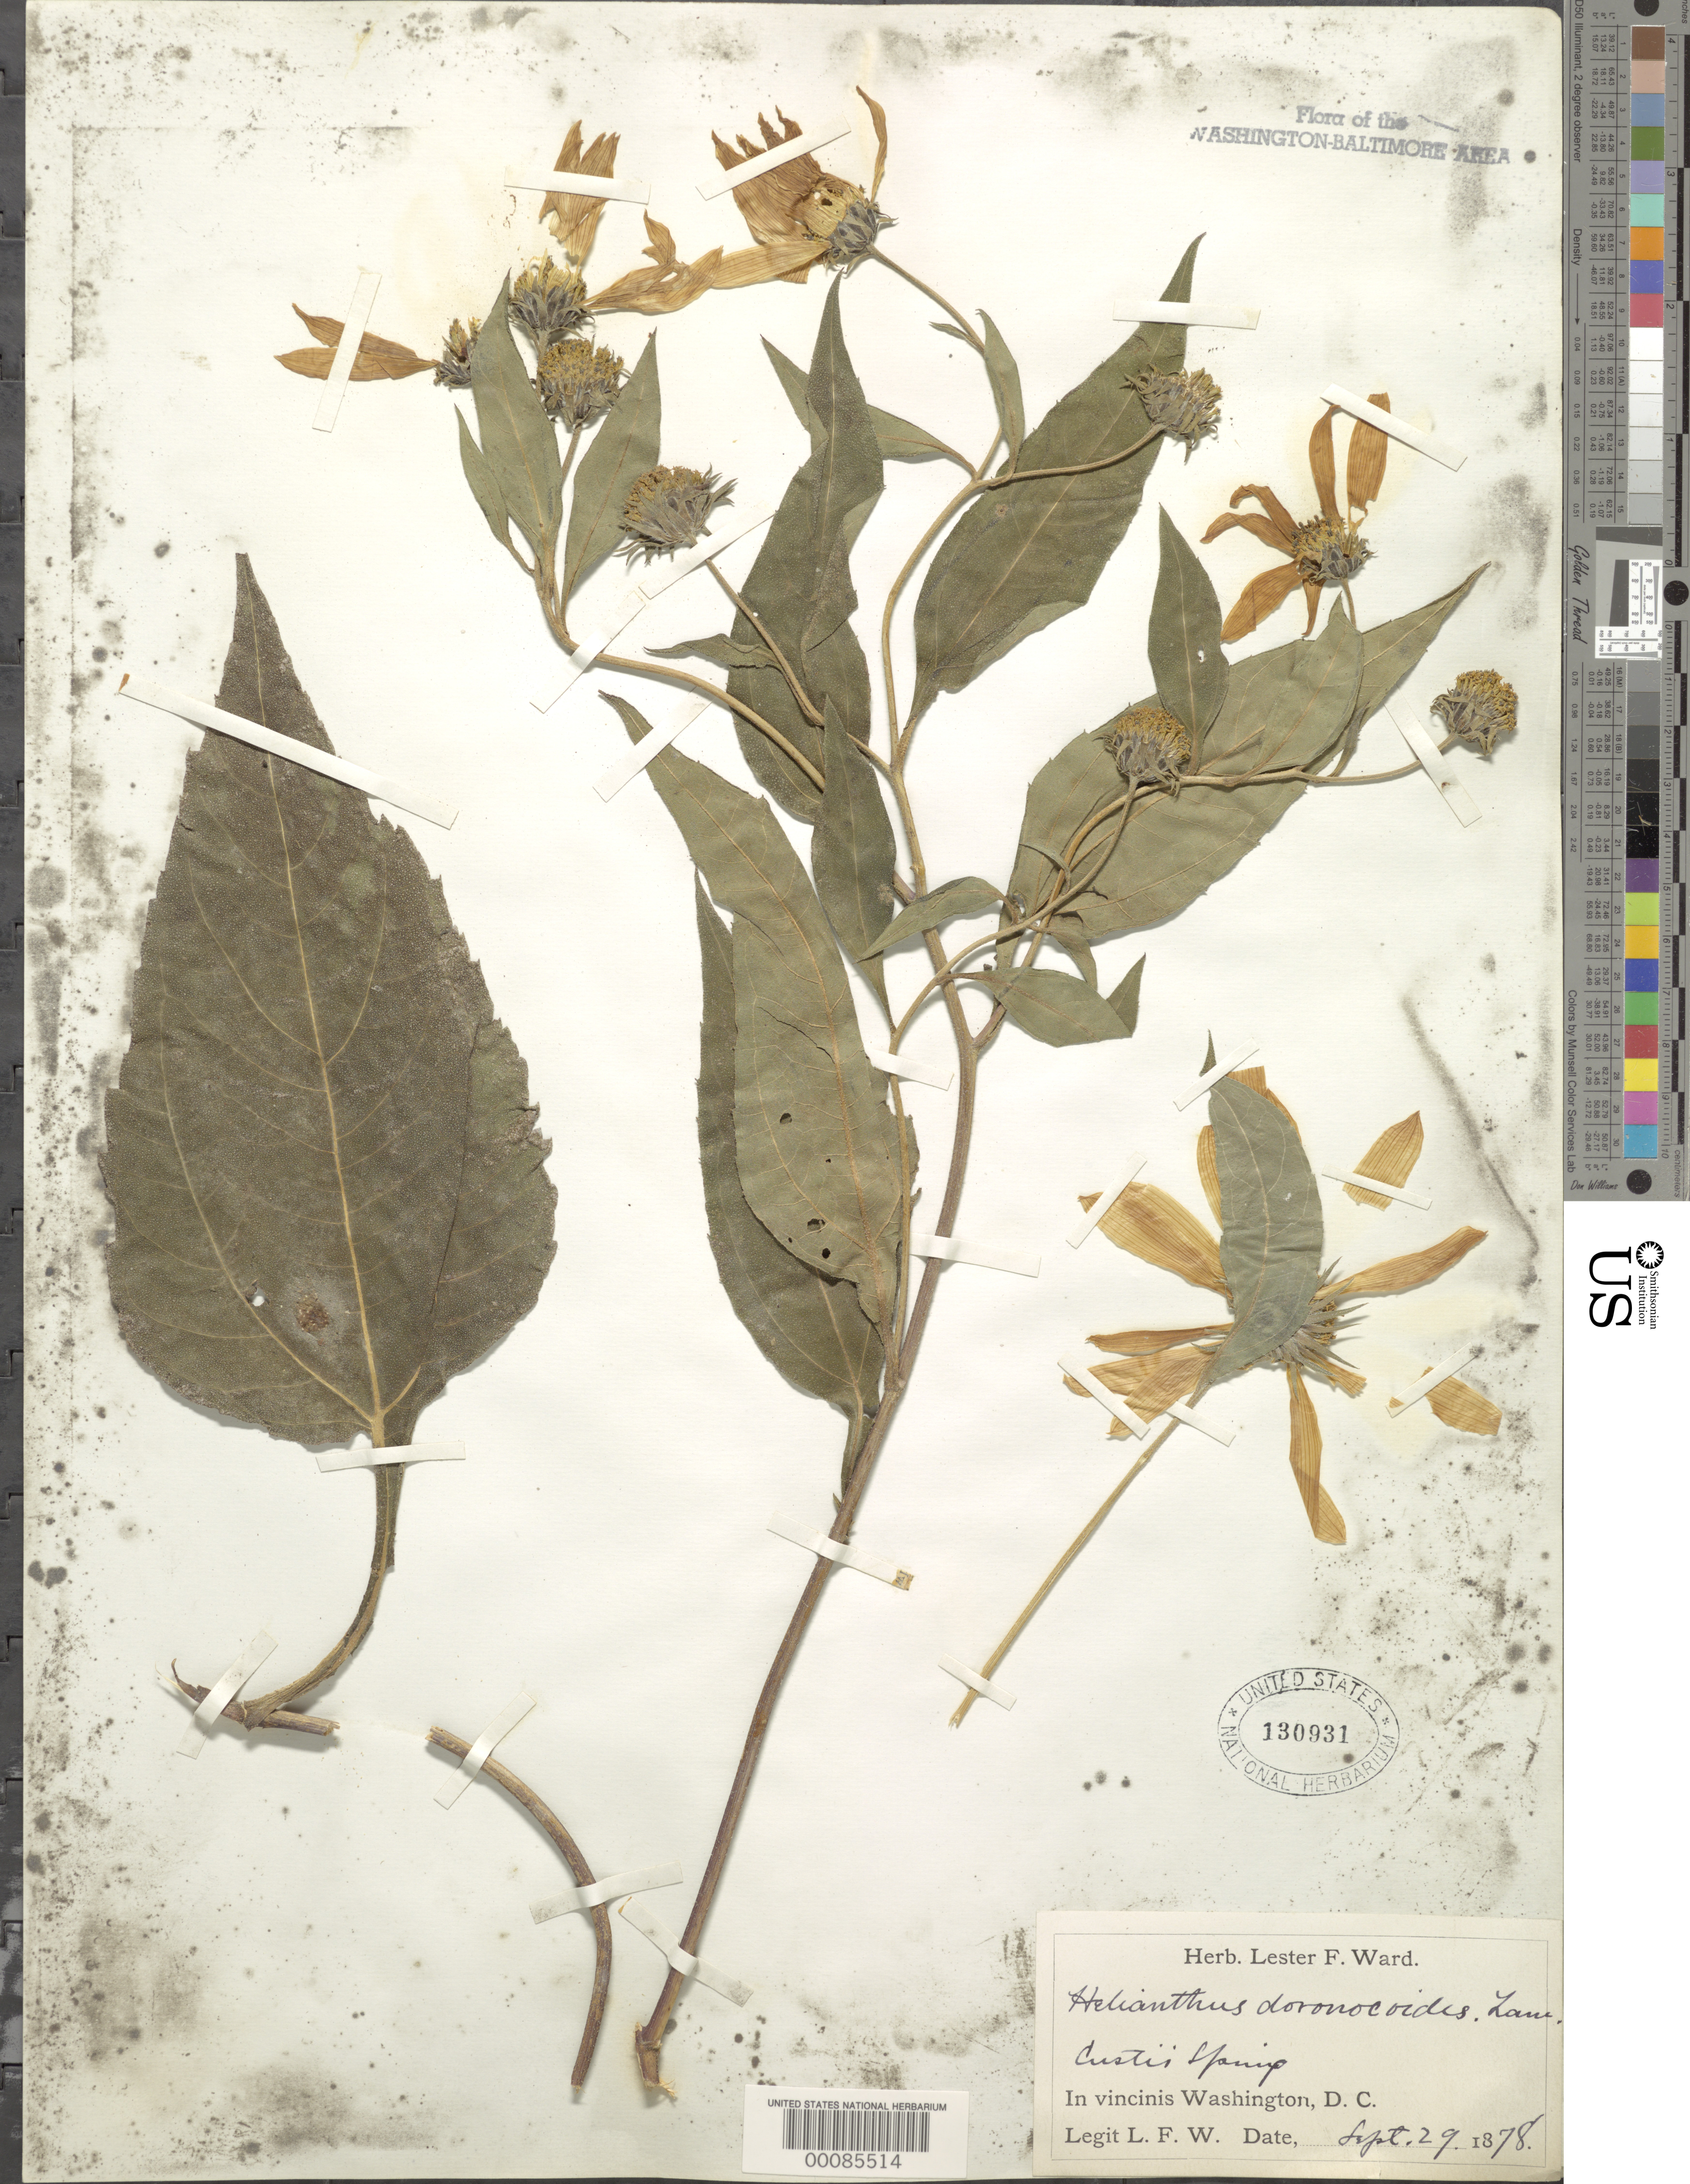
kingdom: Plantae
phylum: Tracheophyta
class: Magnoliopsida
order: Asterales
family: Asteraceae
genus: Helianthus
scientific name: Helianthus tuberosus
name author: L.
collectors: L. F. Ward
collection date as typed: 29 Sep 1878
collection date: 1878-09-29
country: United States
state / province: Virginia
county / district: Arlington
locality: Custis Spring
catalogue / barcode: US 130931